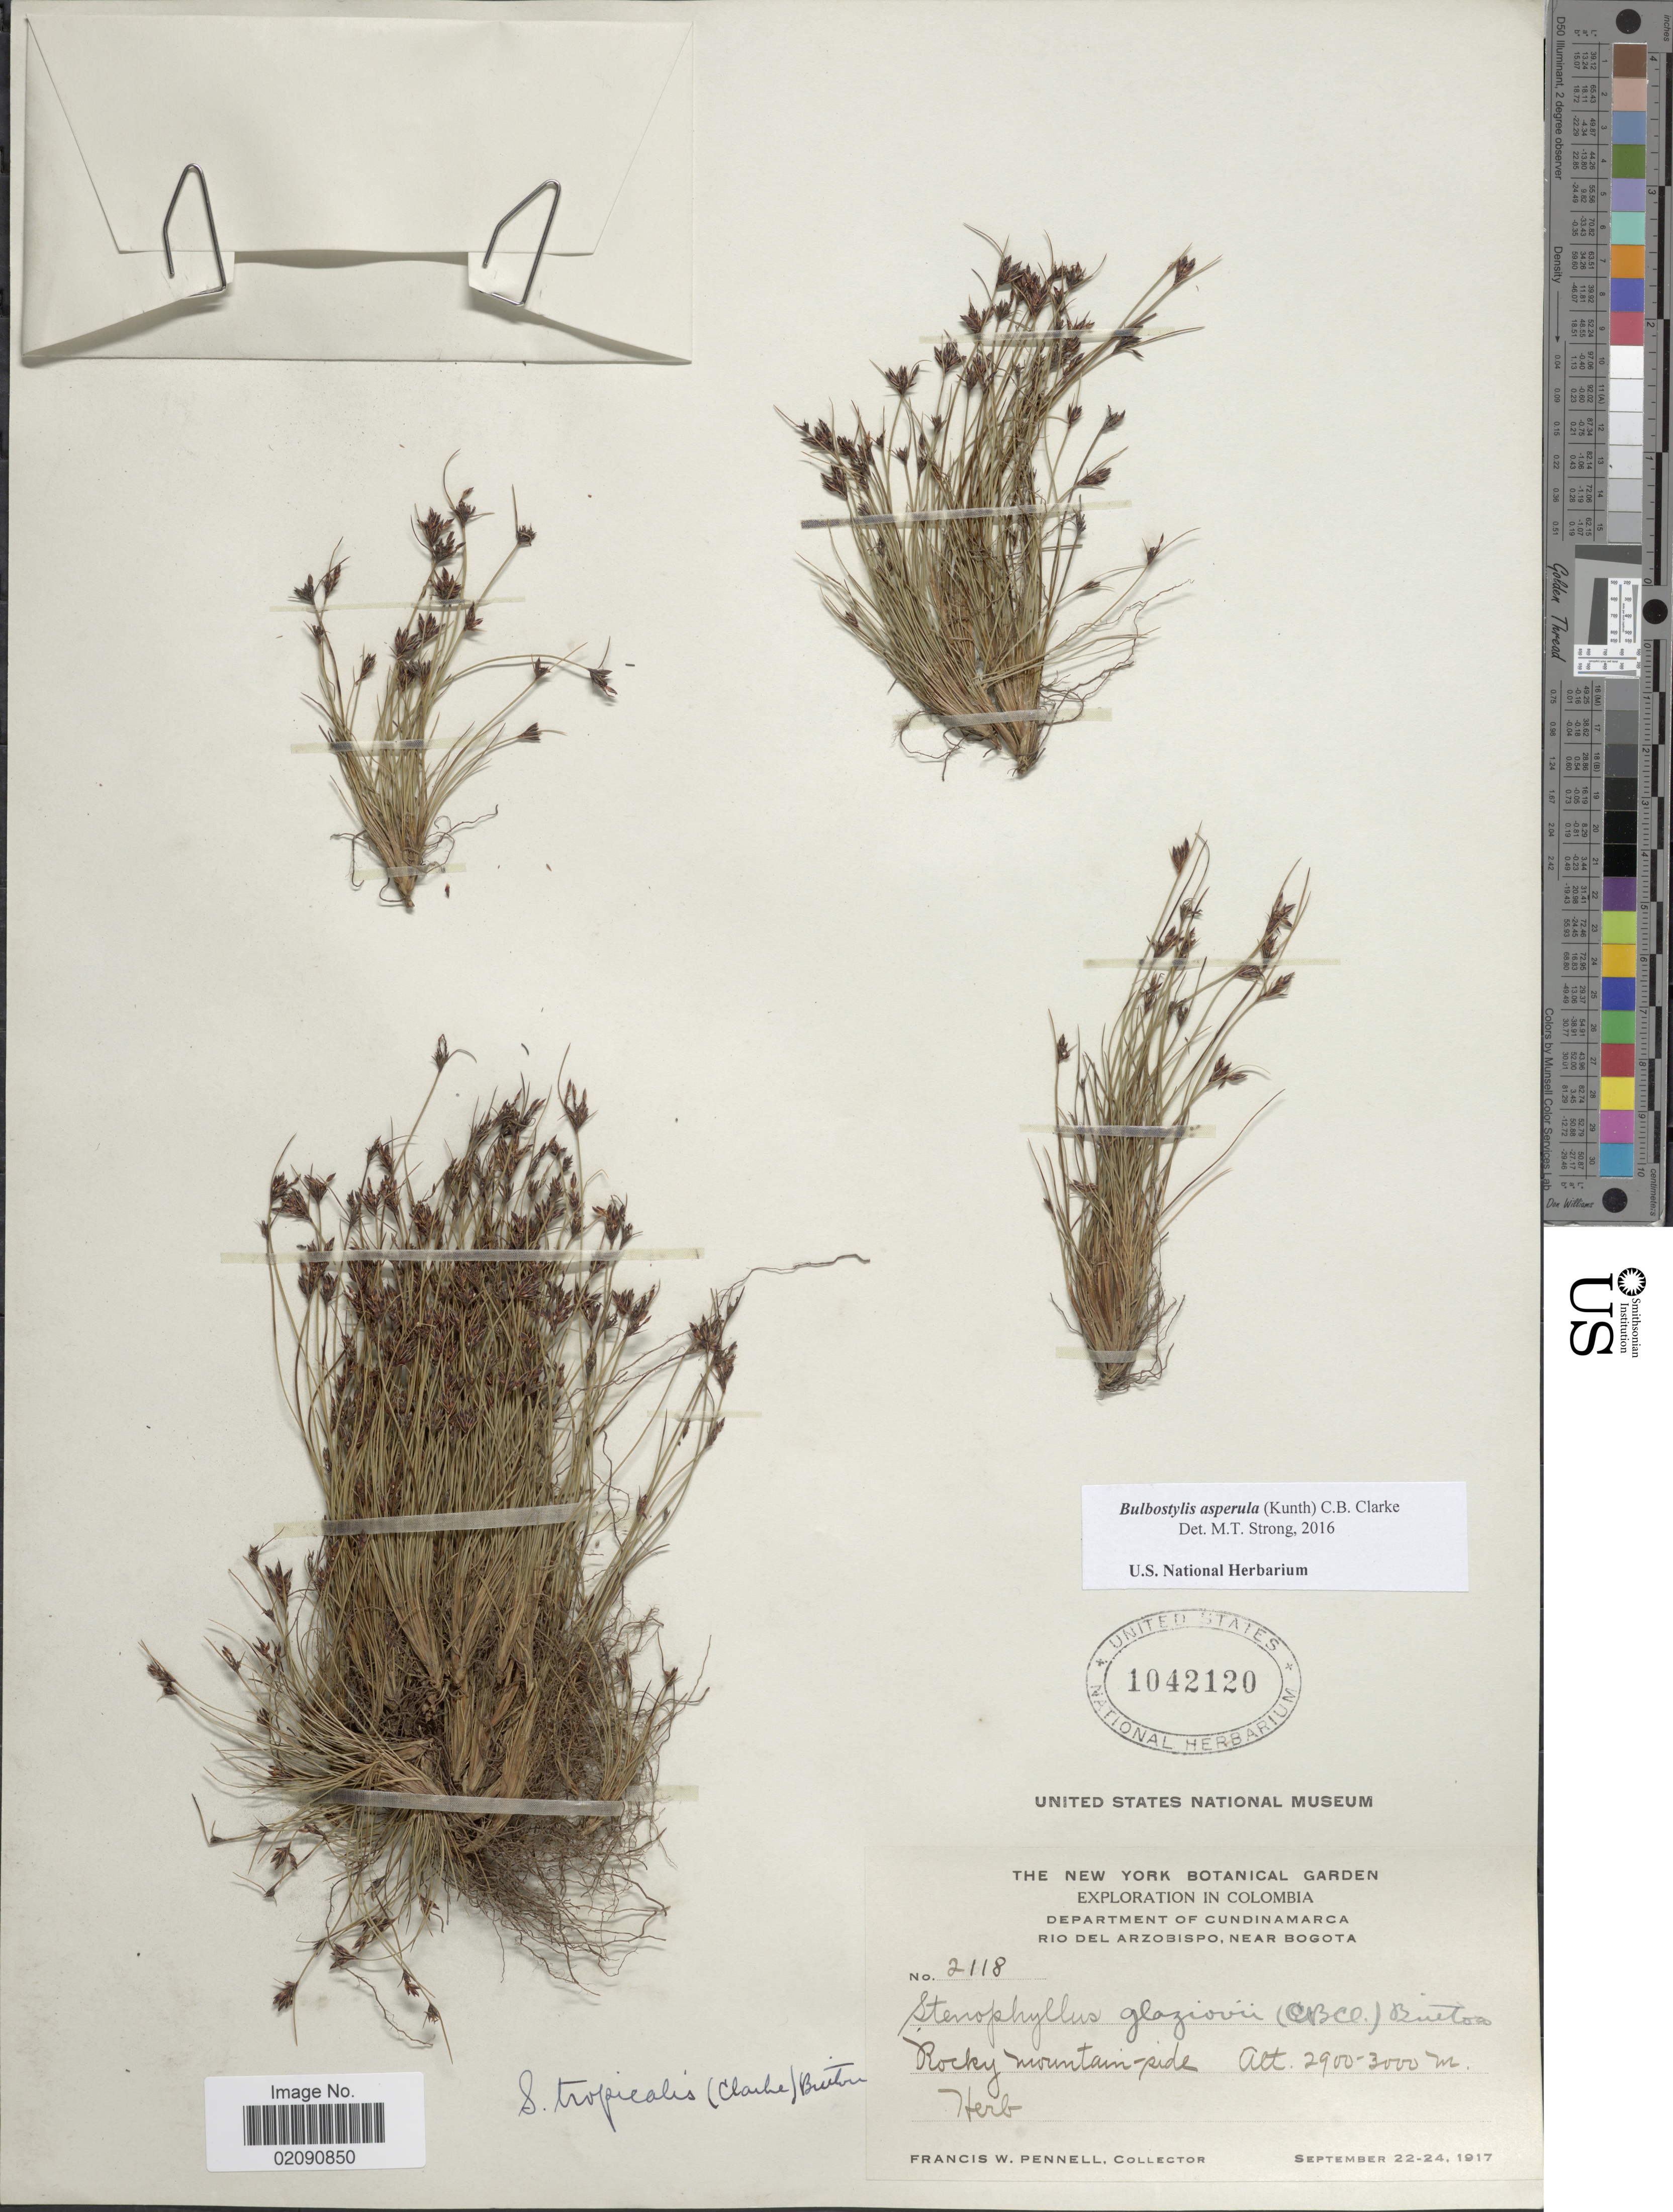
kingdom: Plantae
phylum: Tracheophyta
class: Liliopsida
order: Poales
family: Cyperaceae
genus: Bulbostylis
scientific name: Bulbostylis asperula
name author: (Kunth) C.B. Clarke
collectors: F. W. Pennell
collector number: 2118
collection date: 1917-09-22/1917-09-24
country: Colombia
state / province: Cundinamarca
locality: Rio del Arzobispo, near Bogota, rocky mountain-side.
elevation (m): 2900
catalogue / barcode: US 1042120